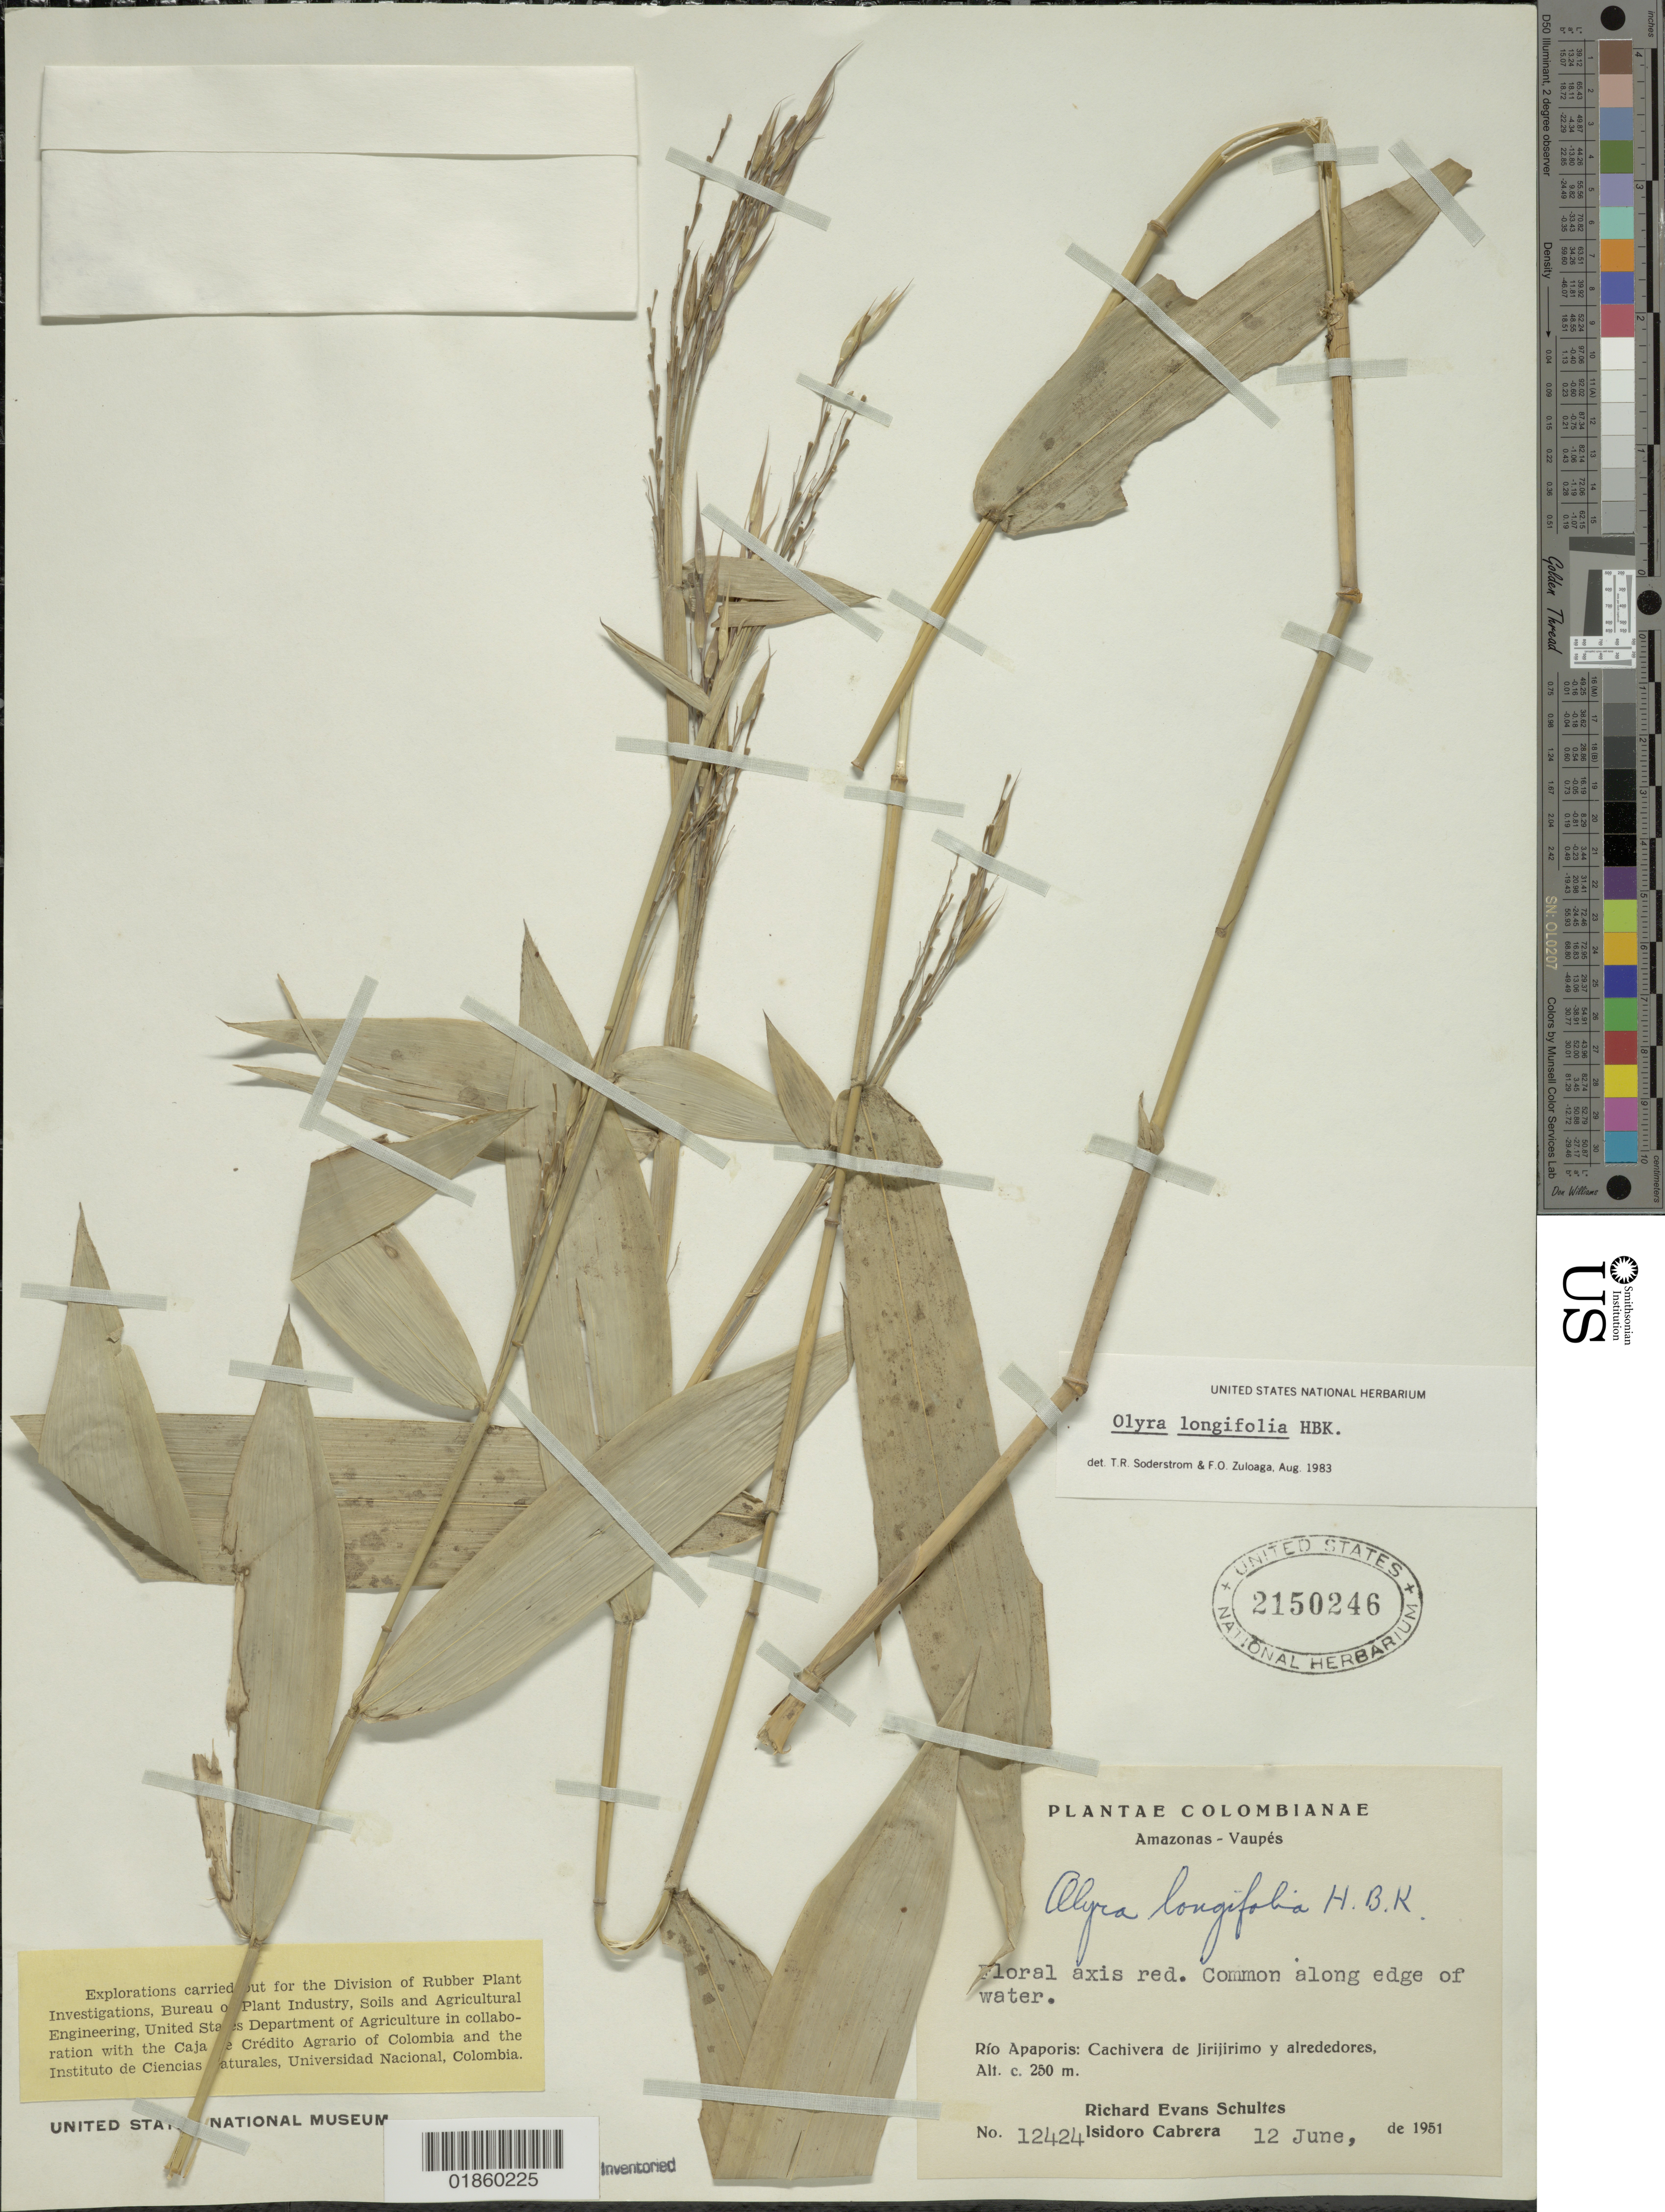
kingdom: Plantae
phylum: Tracheophyta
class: Liliopsida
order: Poales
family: Poaceae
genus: Olyra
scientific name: Olyra longifolia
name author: Kunth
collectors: R. E. Schultes & I. Cabrera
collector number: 12424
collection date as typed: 12 Jun 1951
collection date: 1951-06-12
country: Colombia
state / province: Amazônas / Vaupés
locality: Rio Apaporis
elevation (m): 250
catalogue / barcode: US 2150246